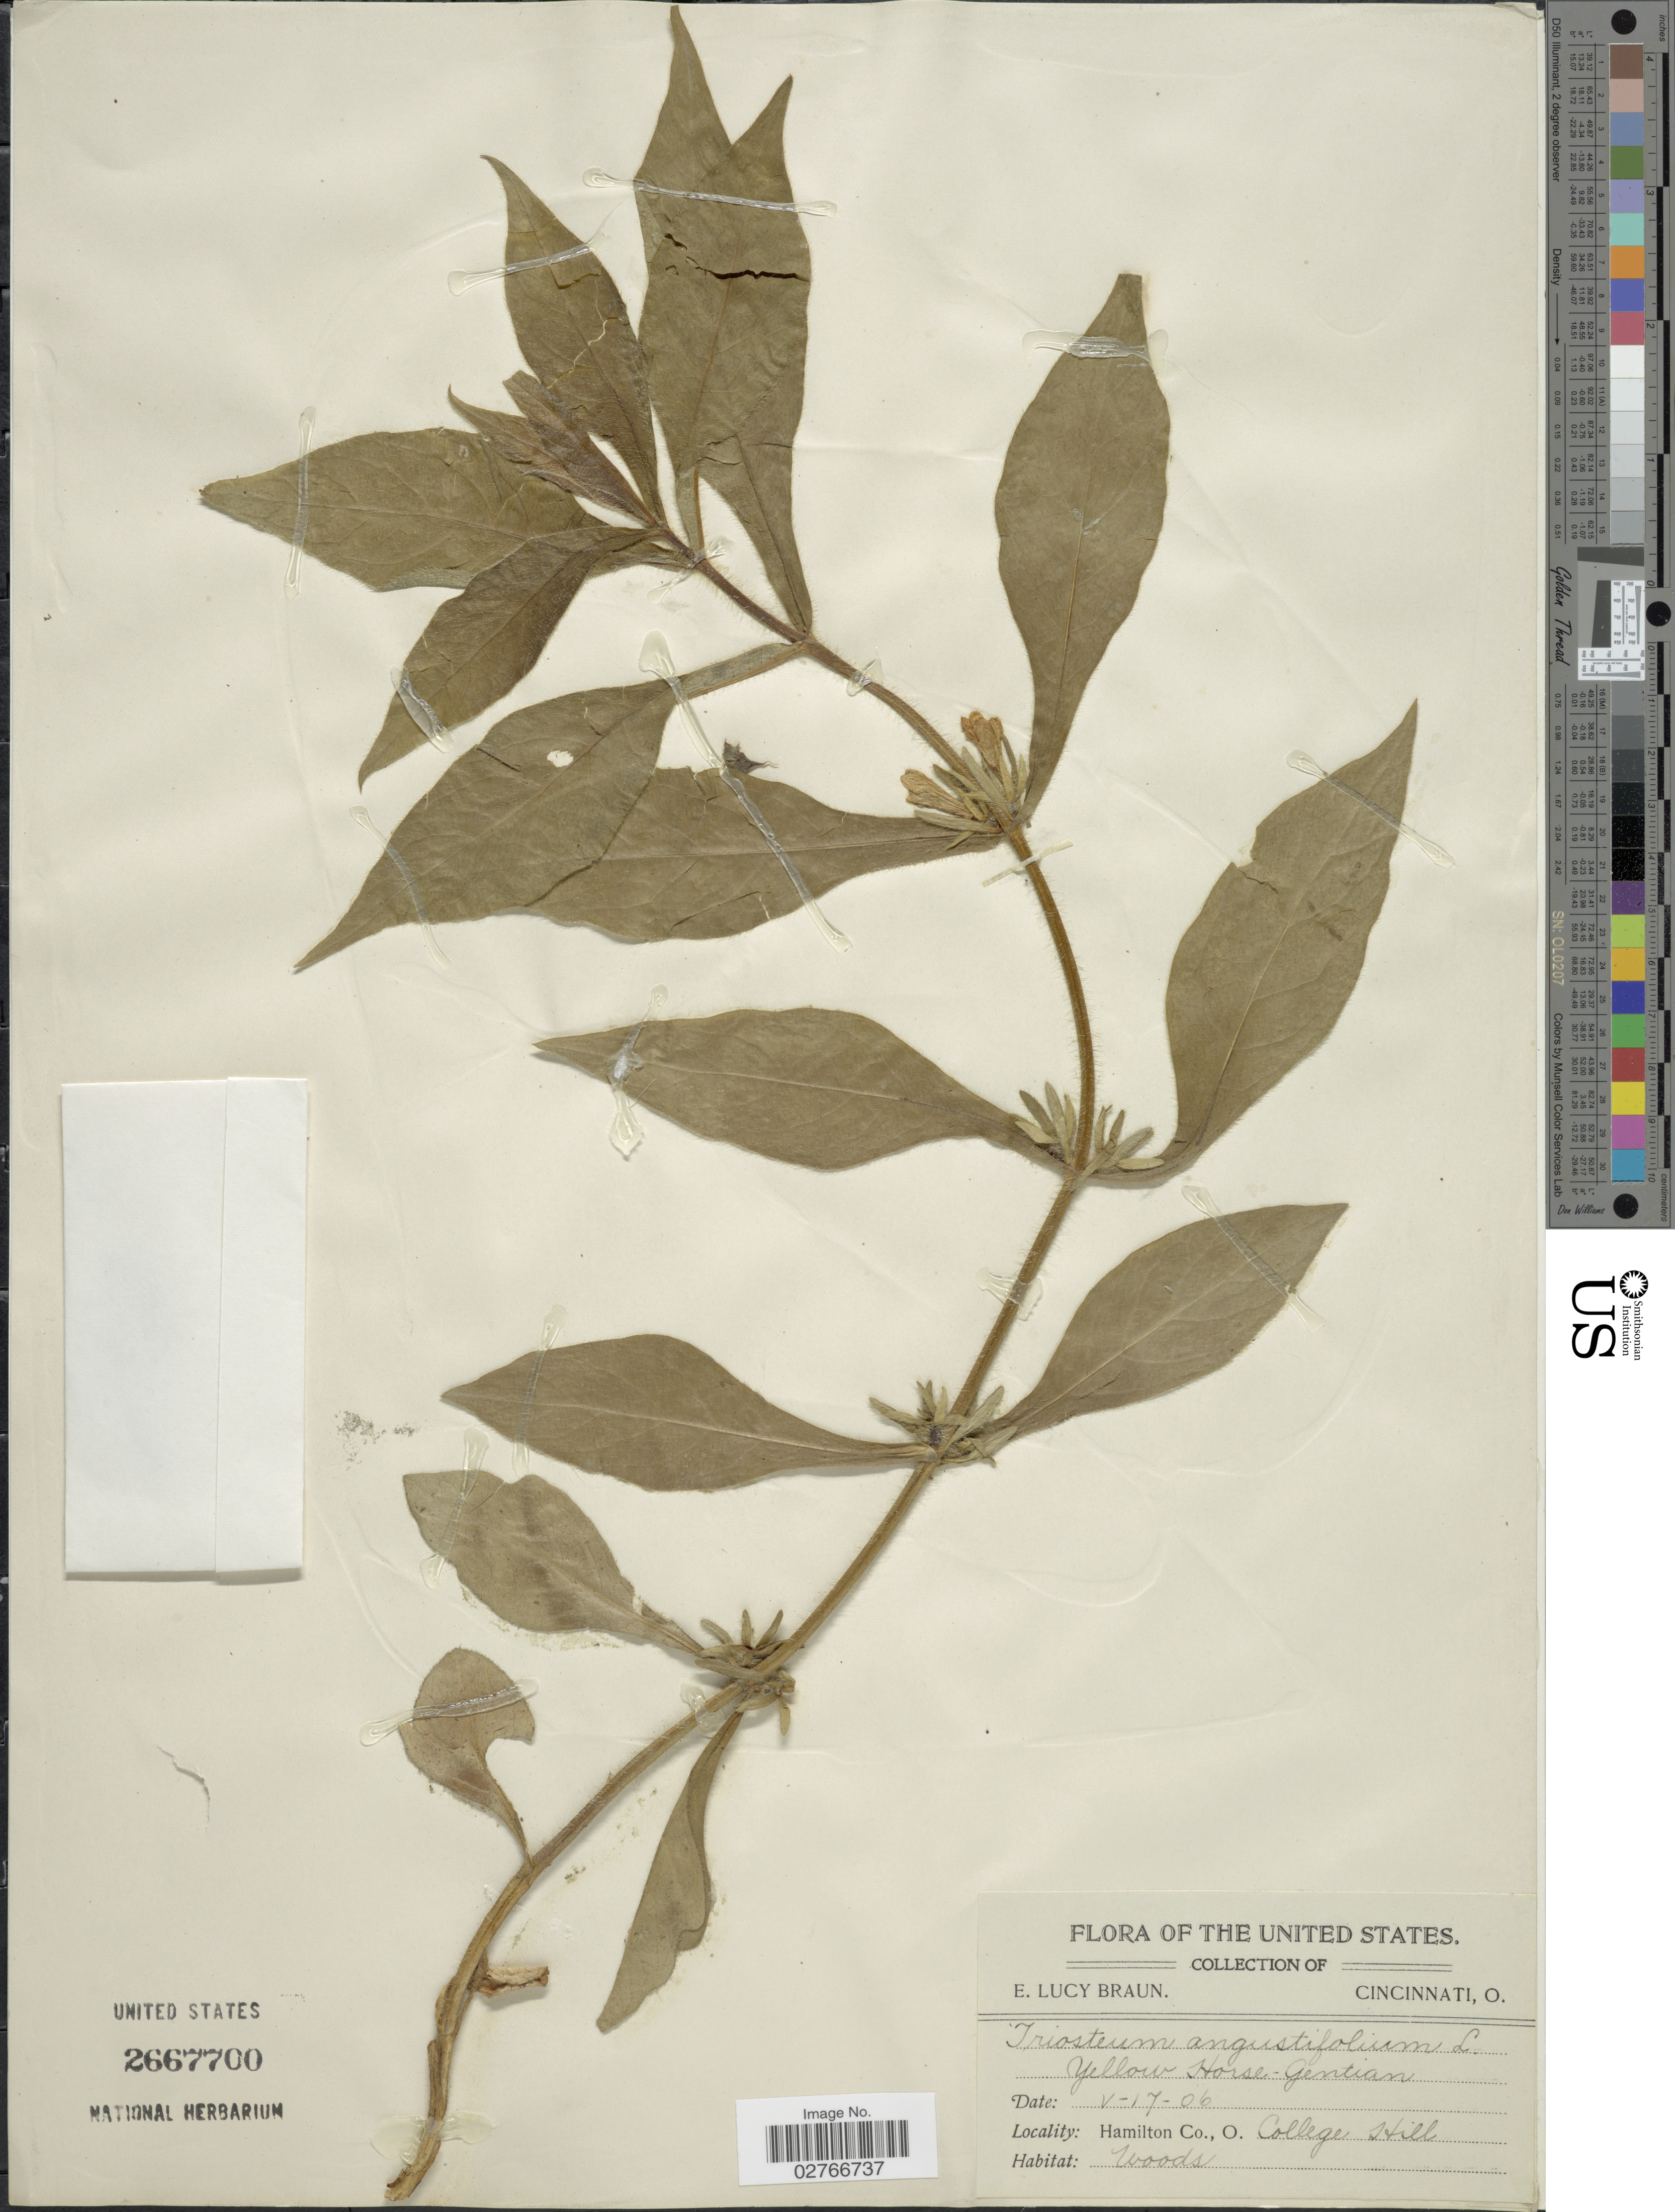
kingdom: Plantae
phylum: Tracheophyta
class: Magnoliopsida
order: Dipsacales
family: Caprifoliaceae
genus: Triosteum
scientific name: Triosteum angustifolium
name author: L.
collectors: E. L. Braun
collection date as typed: Transcribed d/m/y: 17/5/6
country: United States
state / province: Ohio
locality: Hamilton Co., College Hill.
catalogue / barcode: US 2667700